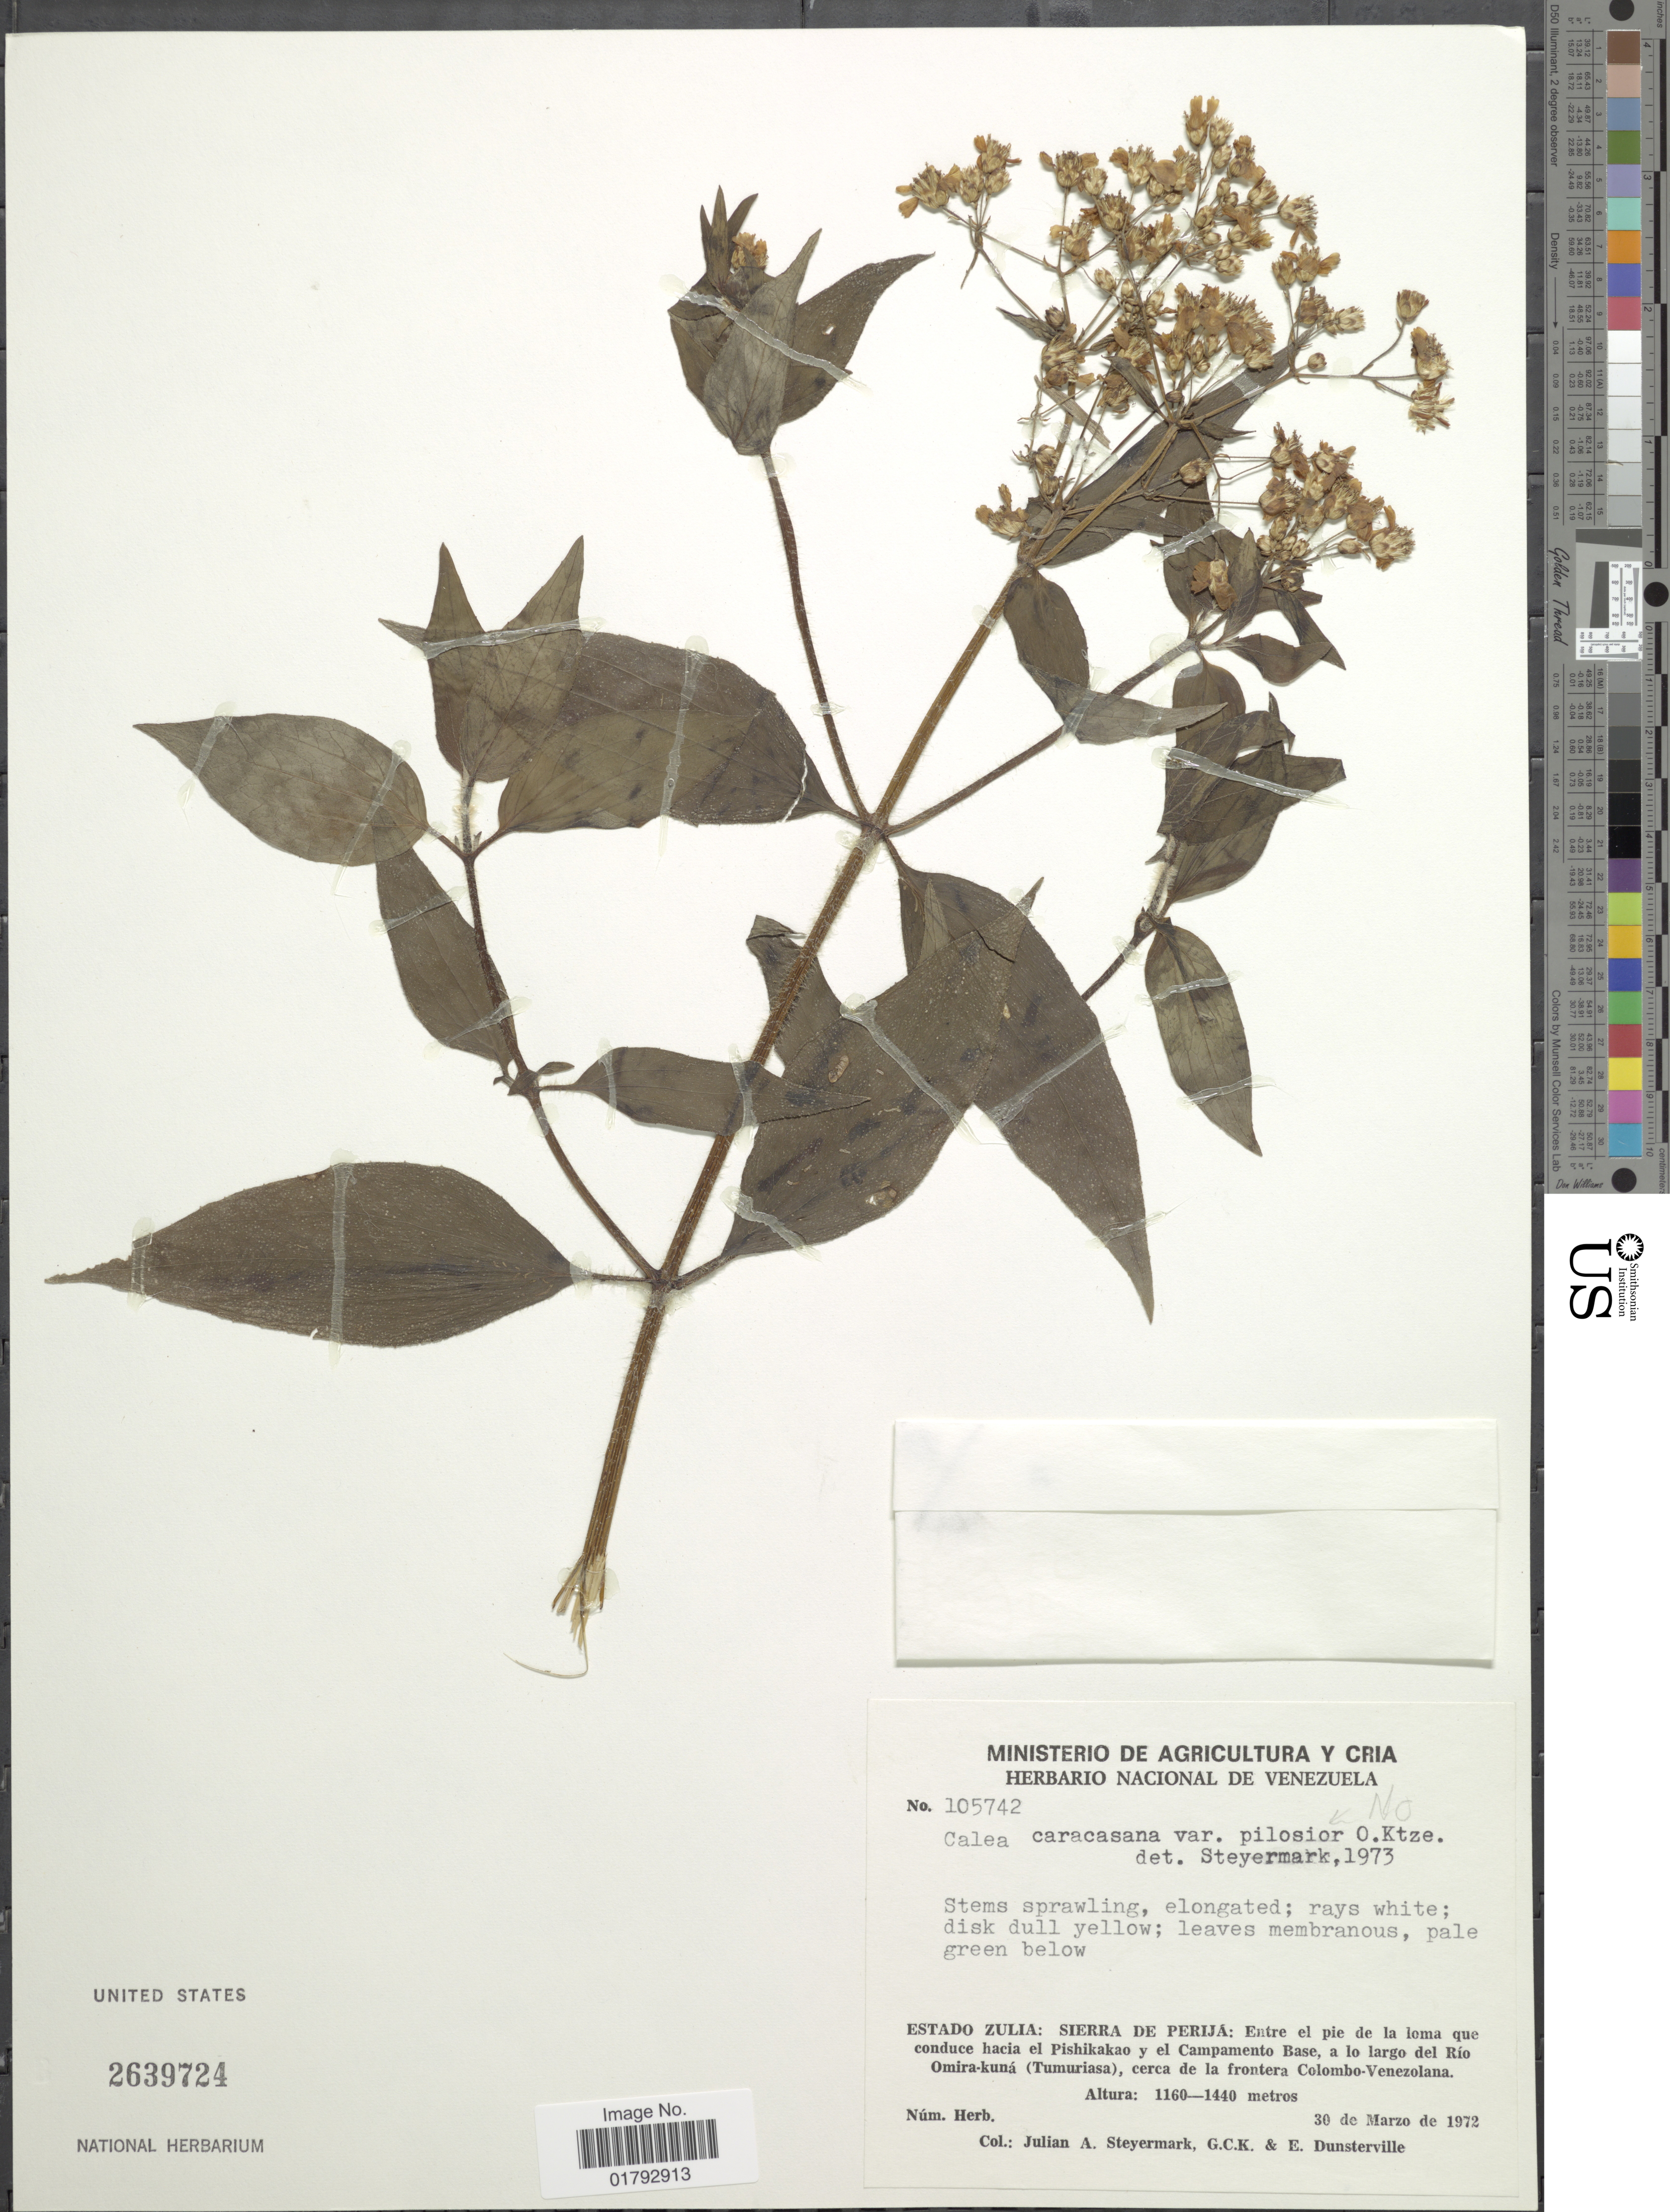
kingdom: Plantae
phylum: Tracheophyta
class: Magnoliopsida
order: Asterales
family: Asteraceae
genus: Alloispermum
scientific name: Alloispermum caracasanum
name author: (Kunth) H. Rob.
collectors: J. Steyermark, G. C. K. Dunsterville & E. Dunsterville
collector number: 105742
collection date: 1972-03-30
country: Venezuela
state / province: Zulia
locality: Estado Zulia: Sierra de Perija:Entre el pie de la loma que conduce hacia el Pishikakao y el Campamento Base, a lolargo del Rio Omira-kuna (Tumurisa), cerca de la frontera Colombo-Venezolana.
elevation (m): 1160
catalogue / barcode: US 2639724